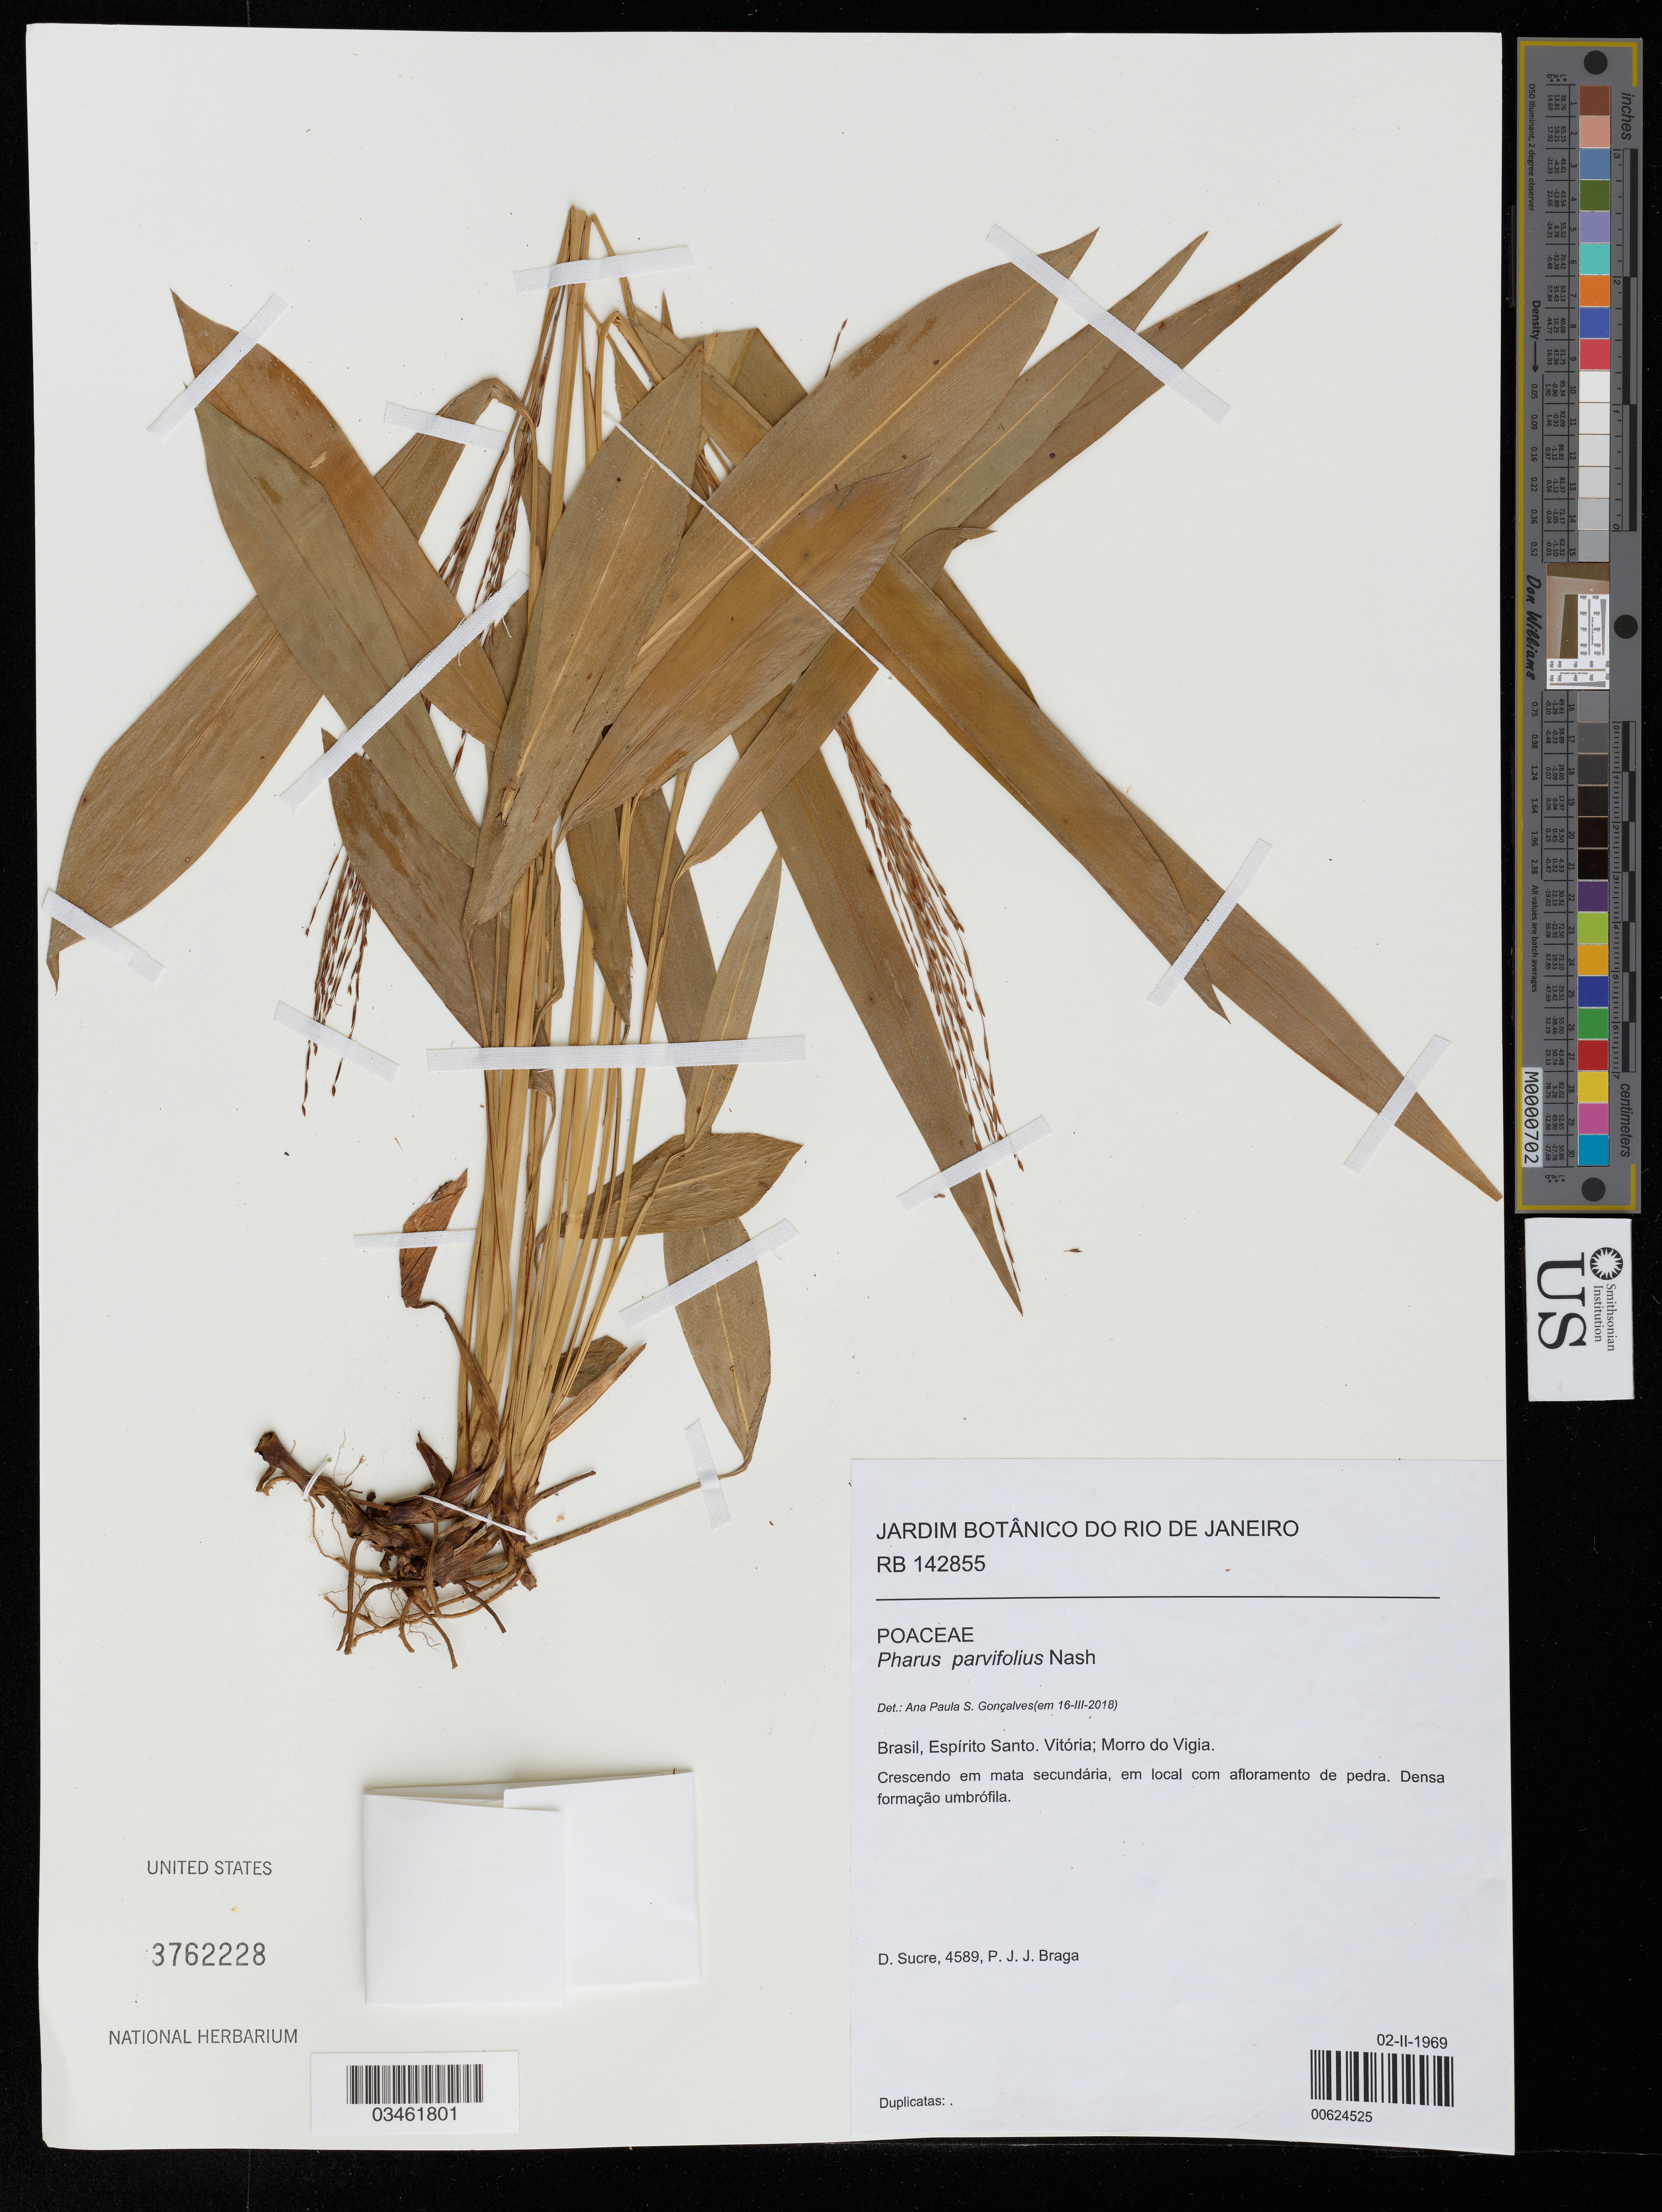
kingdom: Plantae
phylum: Tracheophyta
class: Liliopsida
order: Poales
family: Poaceae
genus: Pharus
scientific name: Pharus parvifolius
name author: Nash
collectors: D. Sucre & P. Braga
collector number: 4589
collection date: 1969-02-02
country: Brazil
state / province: Espírito Santo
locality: Vitória; Morro do Vigia.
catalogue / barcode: US 3762228